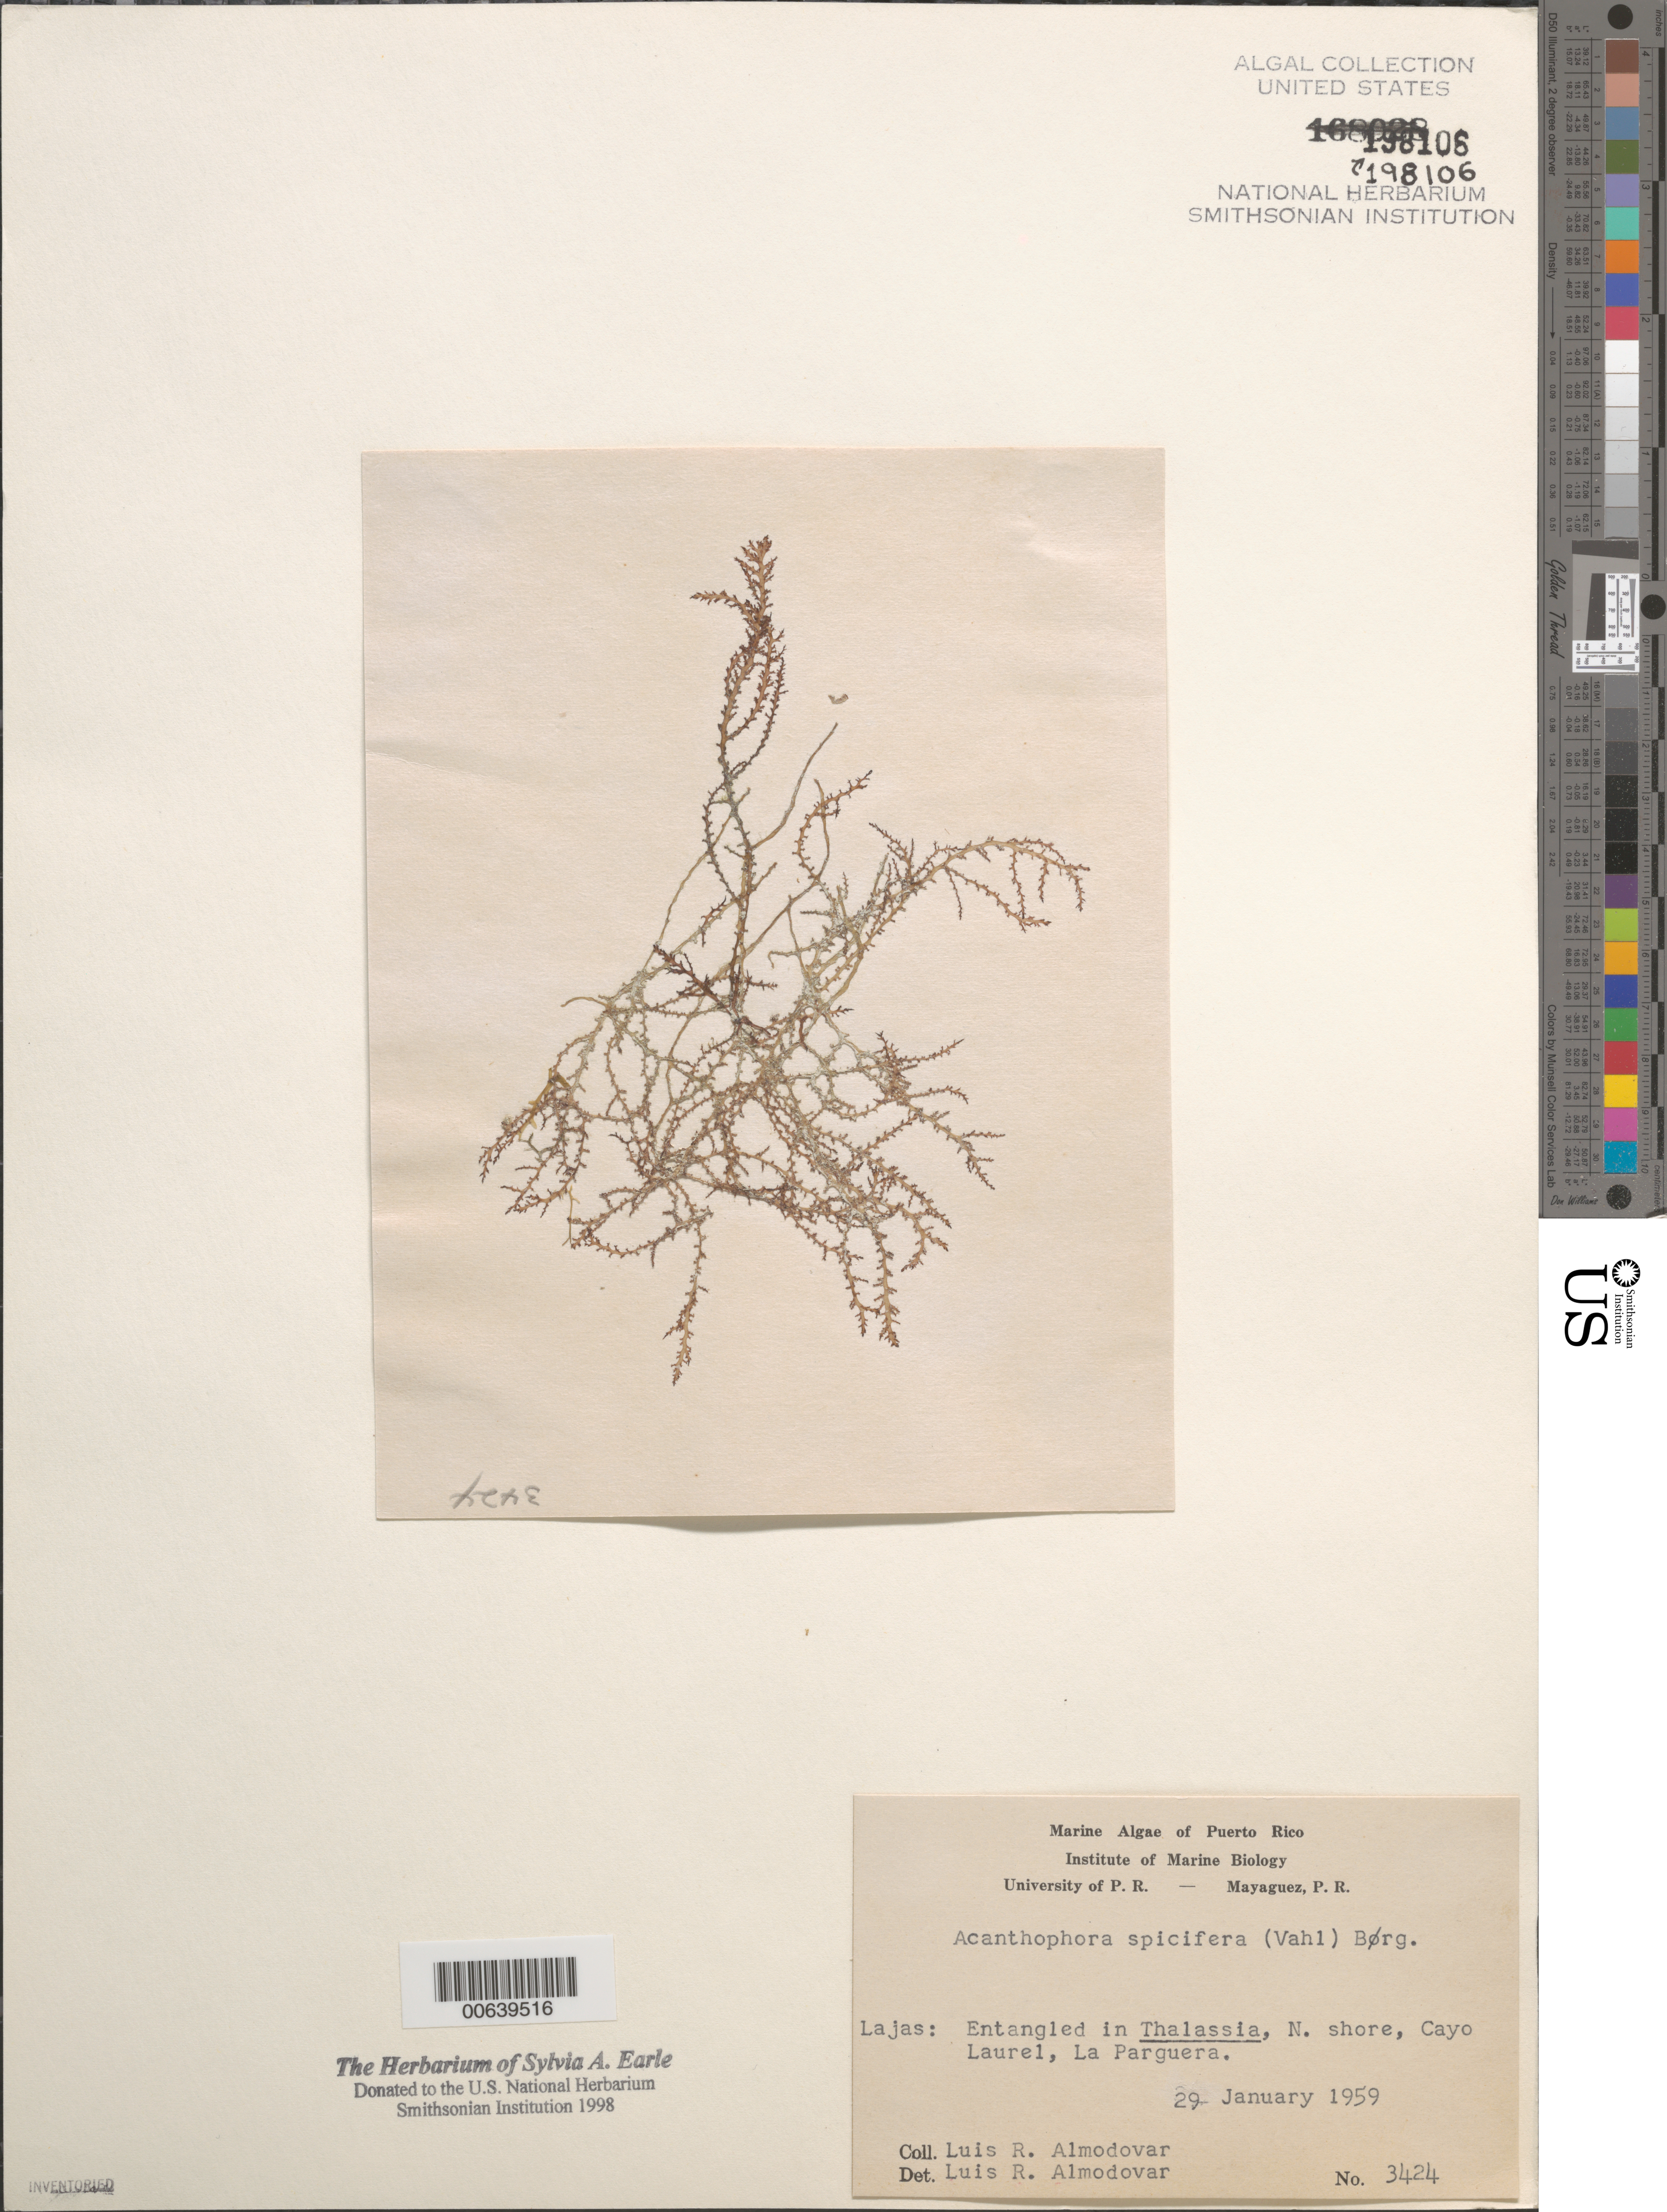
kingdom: Plantae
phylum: Rhodophyta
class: Florideophyceae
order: Ceramiales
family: Rhodomelaceae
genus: Acanthophora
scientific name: Acanthophora spicifera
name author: (Vahl) Børgesen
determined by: Almodovar, L. R.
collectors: L. Almodovar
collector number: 3424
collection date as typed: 29 Jan 1959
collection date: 1959-01-29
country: Puerto Rico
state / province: Lajas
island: Cayo Laurel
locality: La Parguera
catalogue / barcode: US 198106